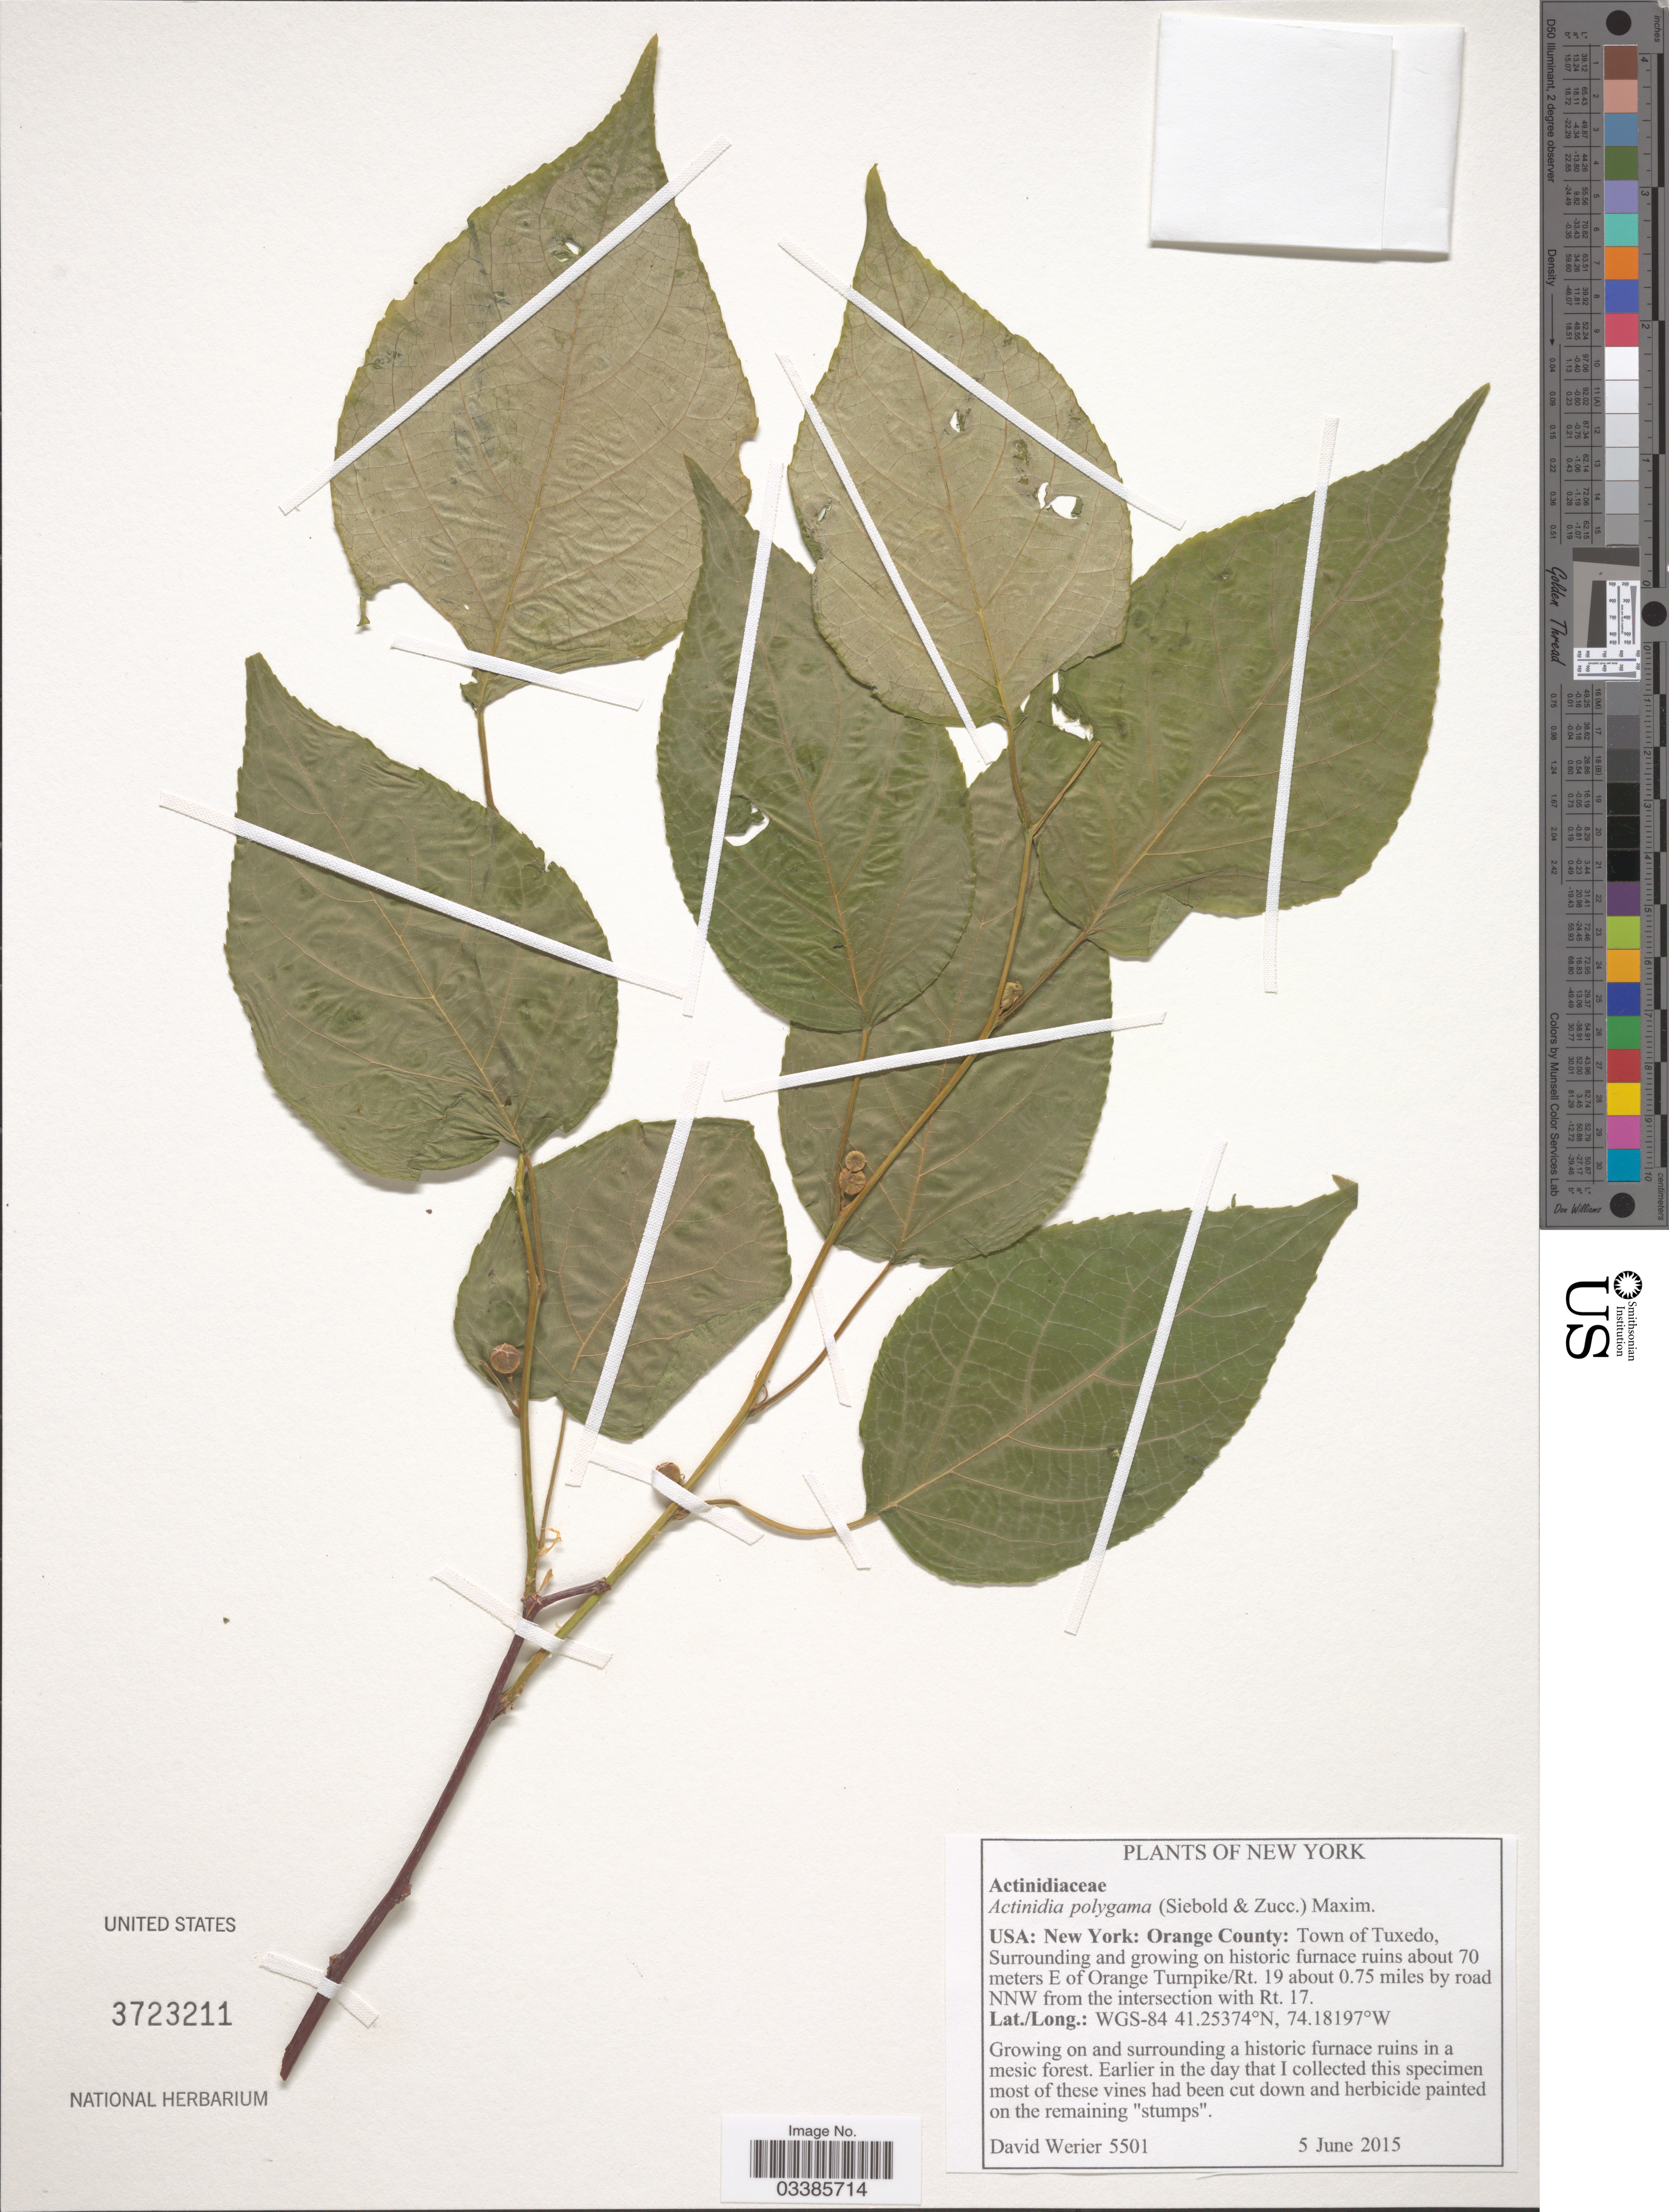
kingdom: Plantae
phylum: Tracheophyta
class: Magnoliopsida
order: Ericales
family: Actinidiaceae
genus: Actinidia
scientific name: Actinidia polygama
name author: (Siebold & Zucc.) Planch. ex Maxim.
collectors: D. Werier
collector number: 5501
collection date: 2015-06-05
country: United States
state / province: New York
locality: USA: Orange County: Town of Tuxedo, Surrounding and growing on historic furnace ruins about 70 meters E of Orange Turnpike/ Rt. 19 about 0.75 miles by road NNW from the intersection with Rt. 17. WGS-84.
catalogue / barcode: US 3723211